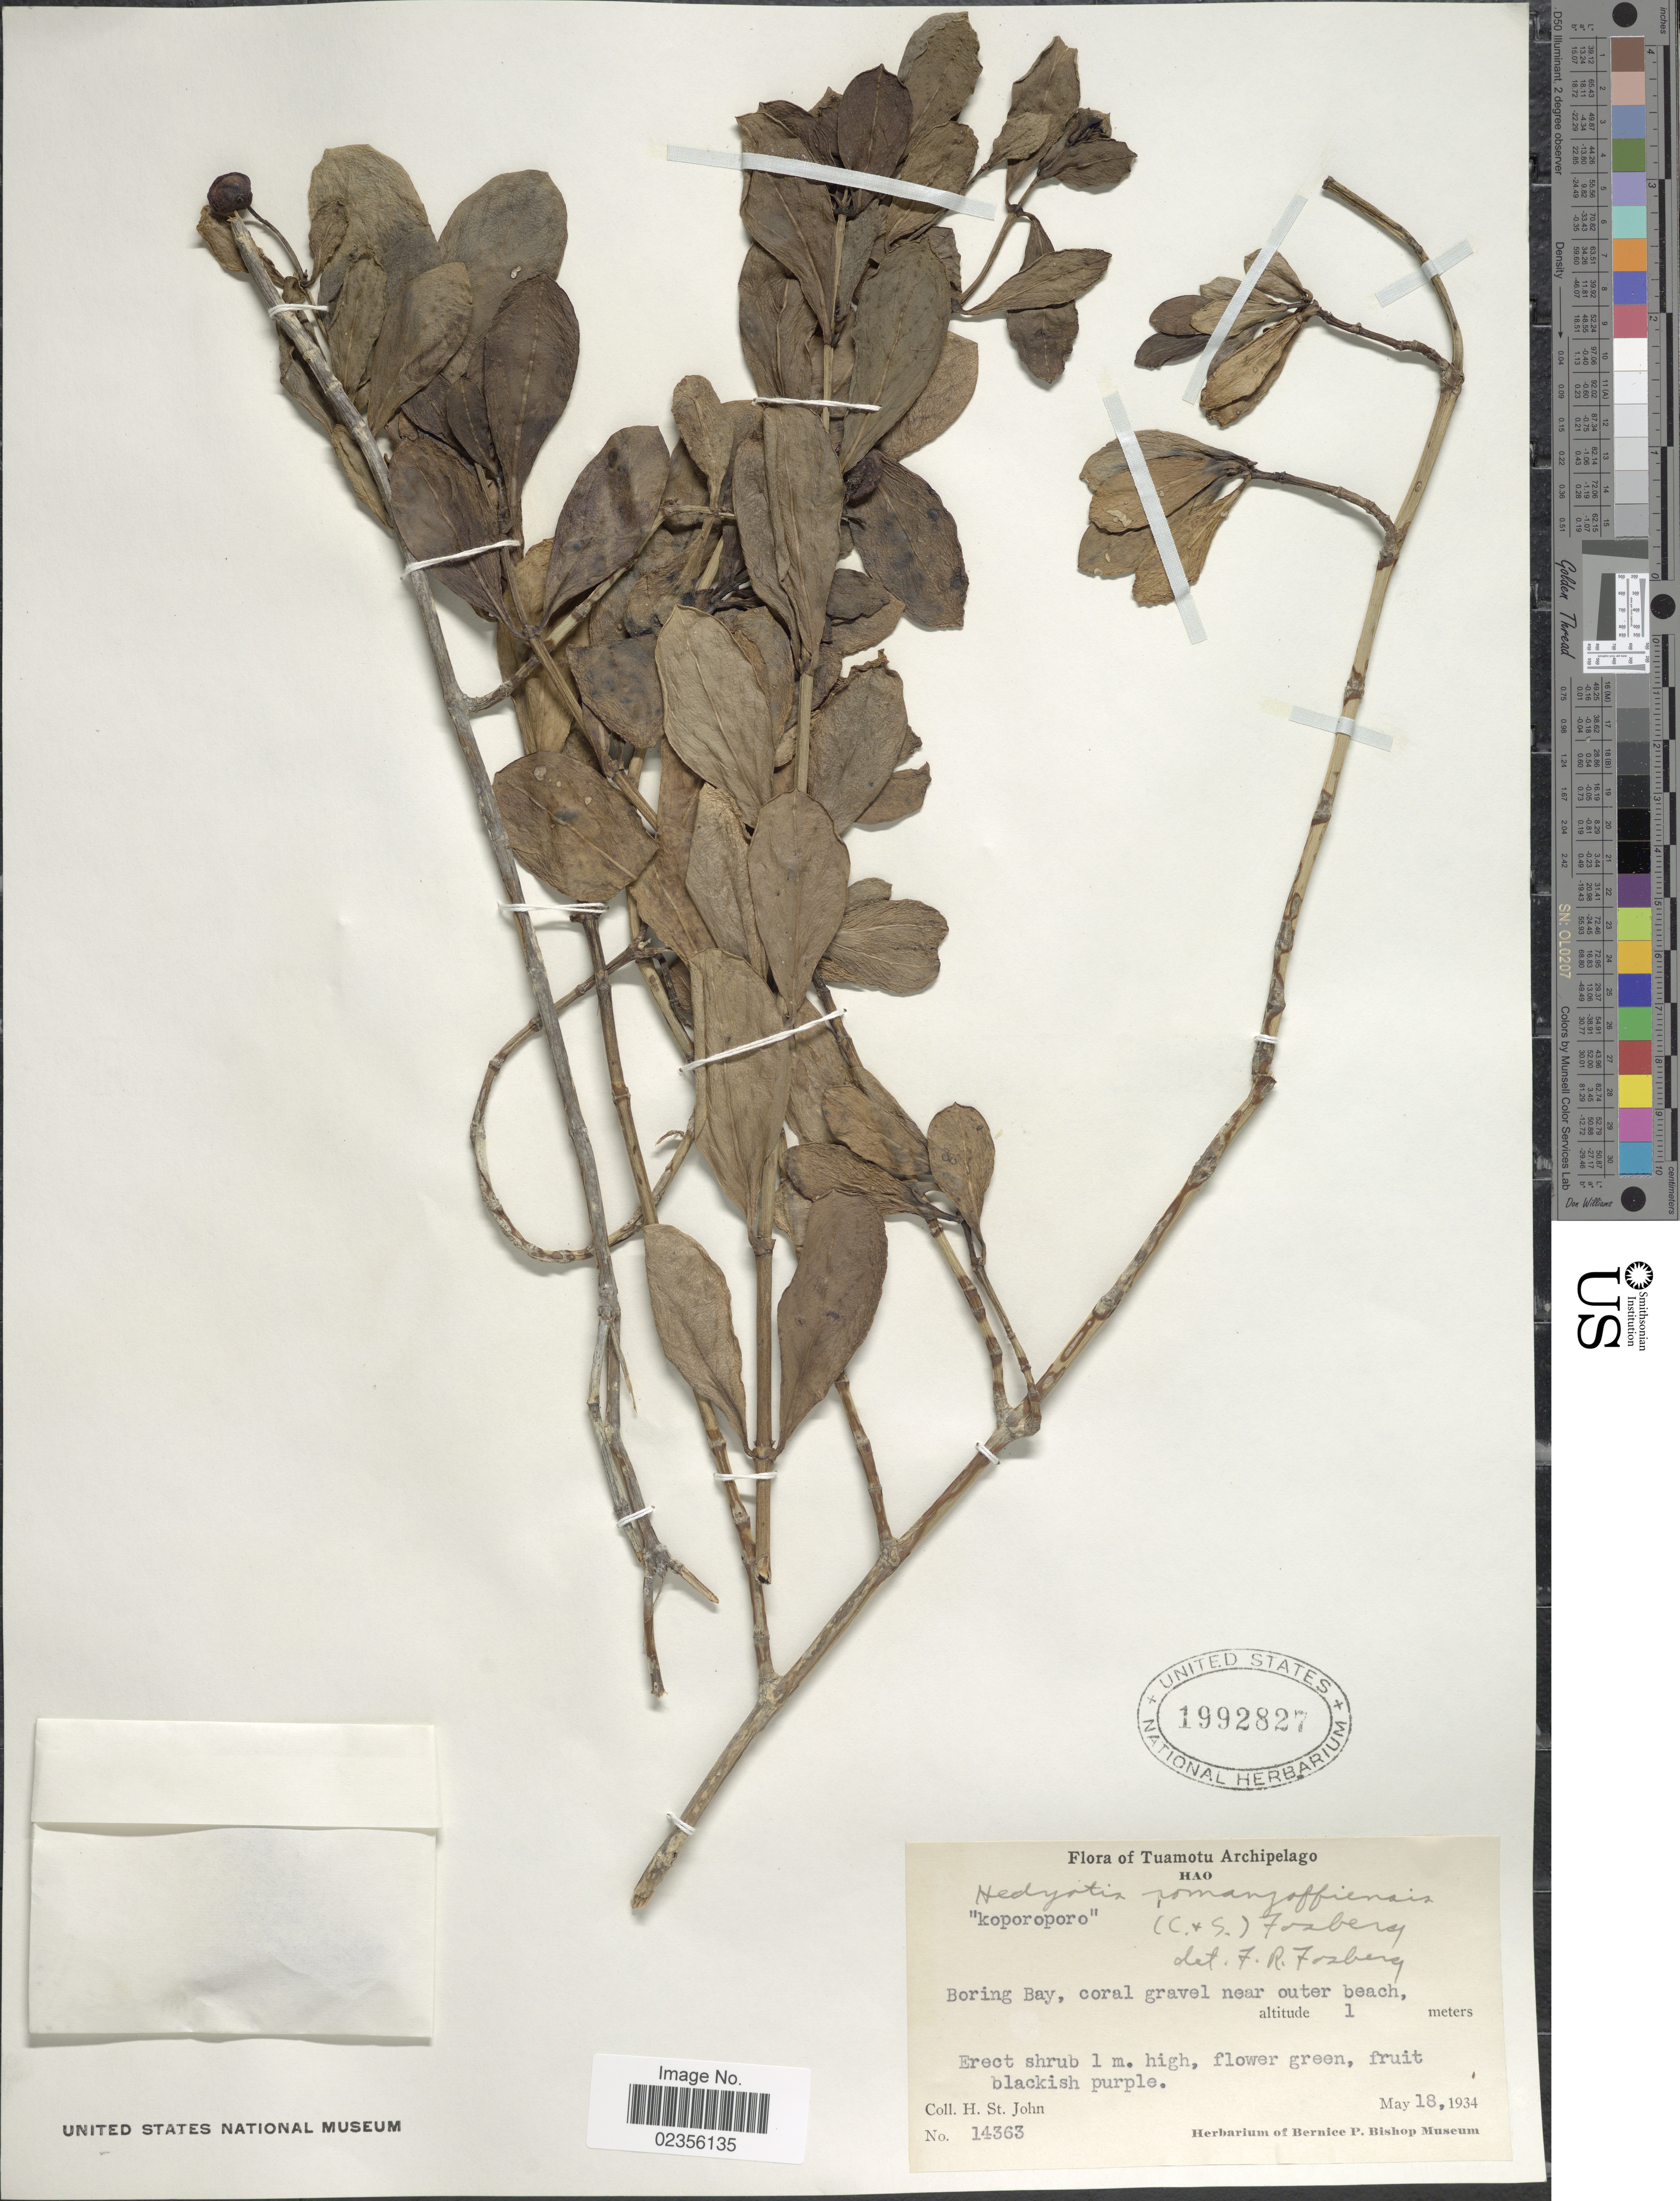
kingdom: Plantae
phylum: Tracheophyta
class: Magnoliopsida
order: Gentianales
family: Rubiaceae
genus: Kadua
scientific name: Kadua romanzoffiensis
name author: Cham. & Schltdl.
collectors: H. St. John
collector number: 14363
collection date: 1934-05-18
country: French Polynesia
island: Hao Atoll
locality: Tuamotu Archipelago. Hao. Boring Bay, coral gravel near outer beach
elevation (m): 1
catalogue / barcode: US 1992827